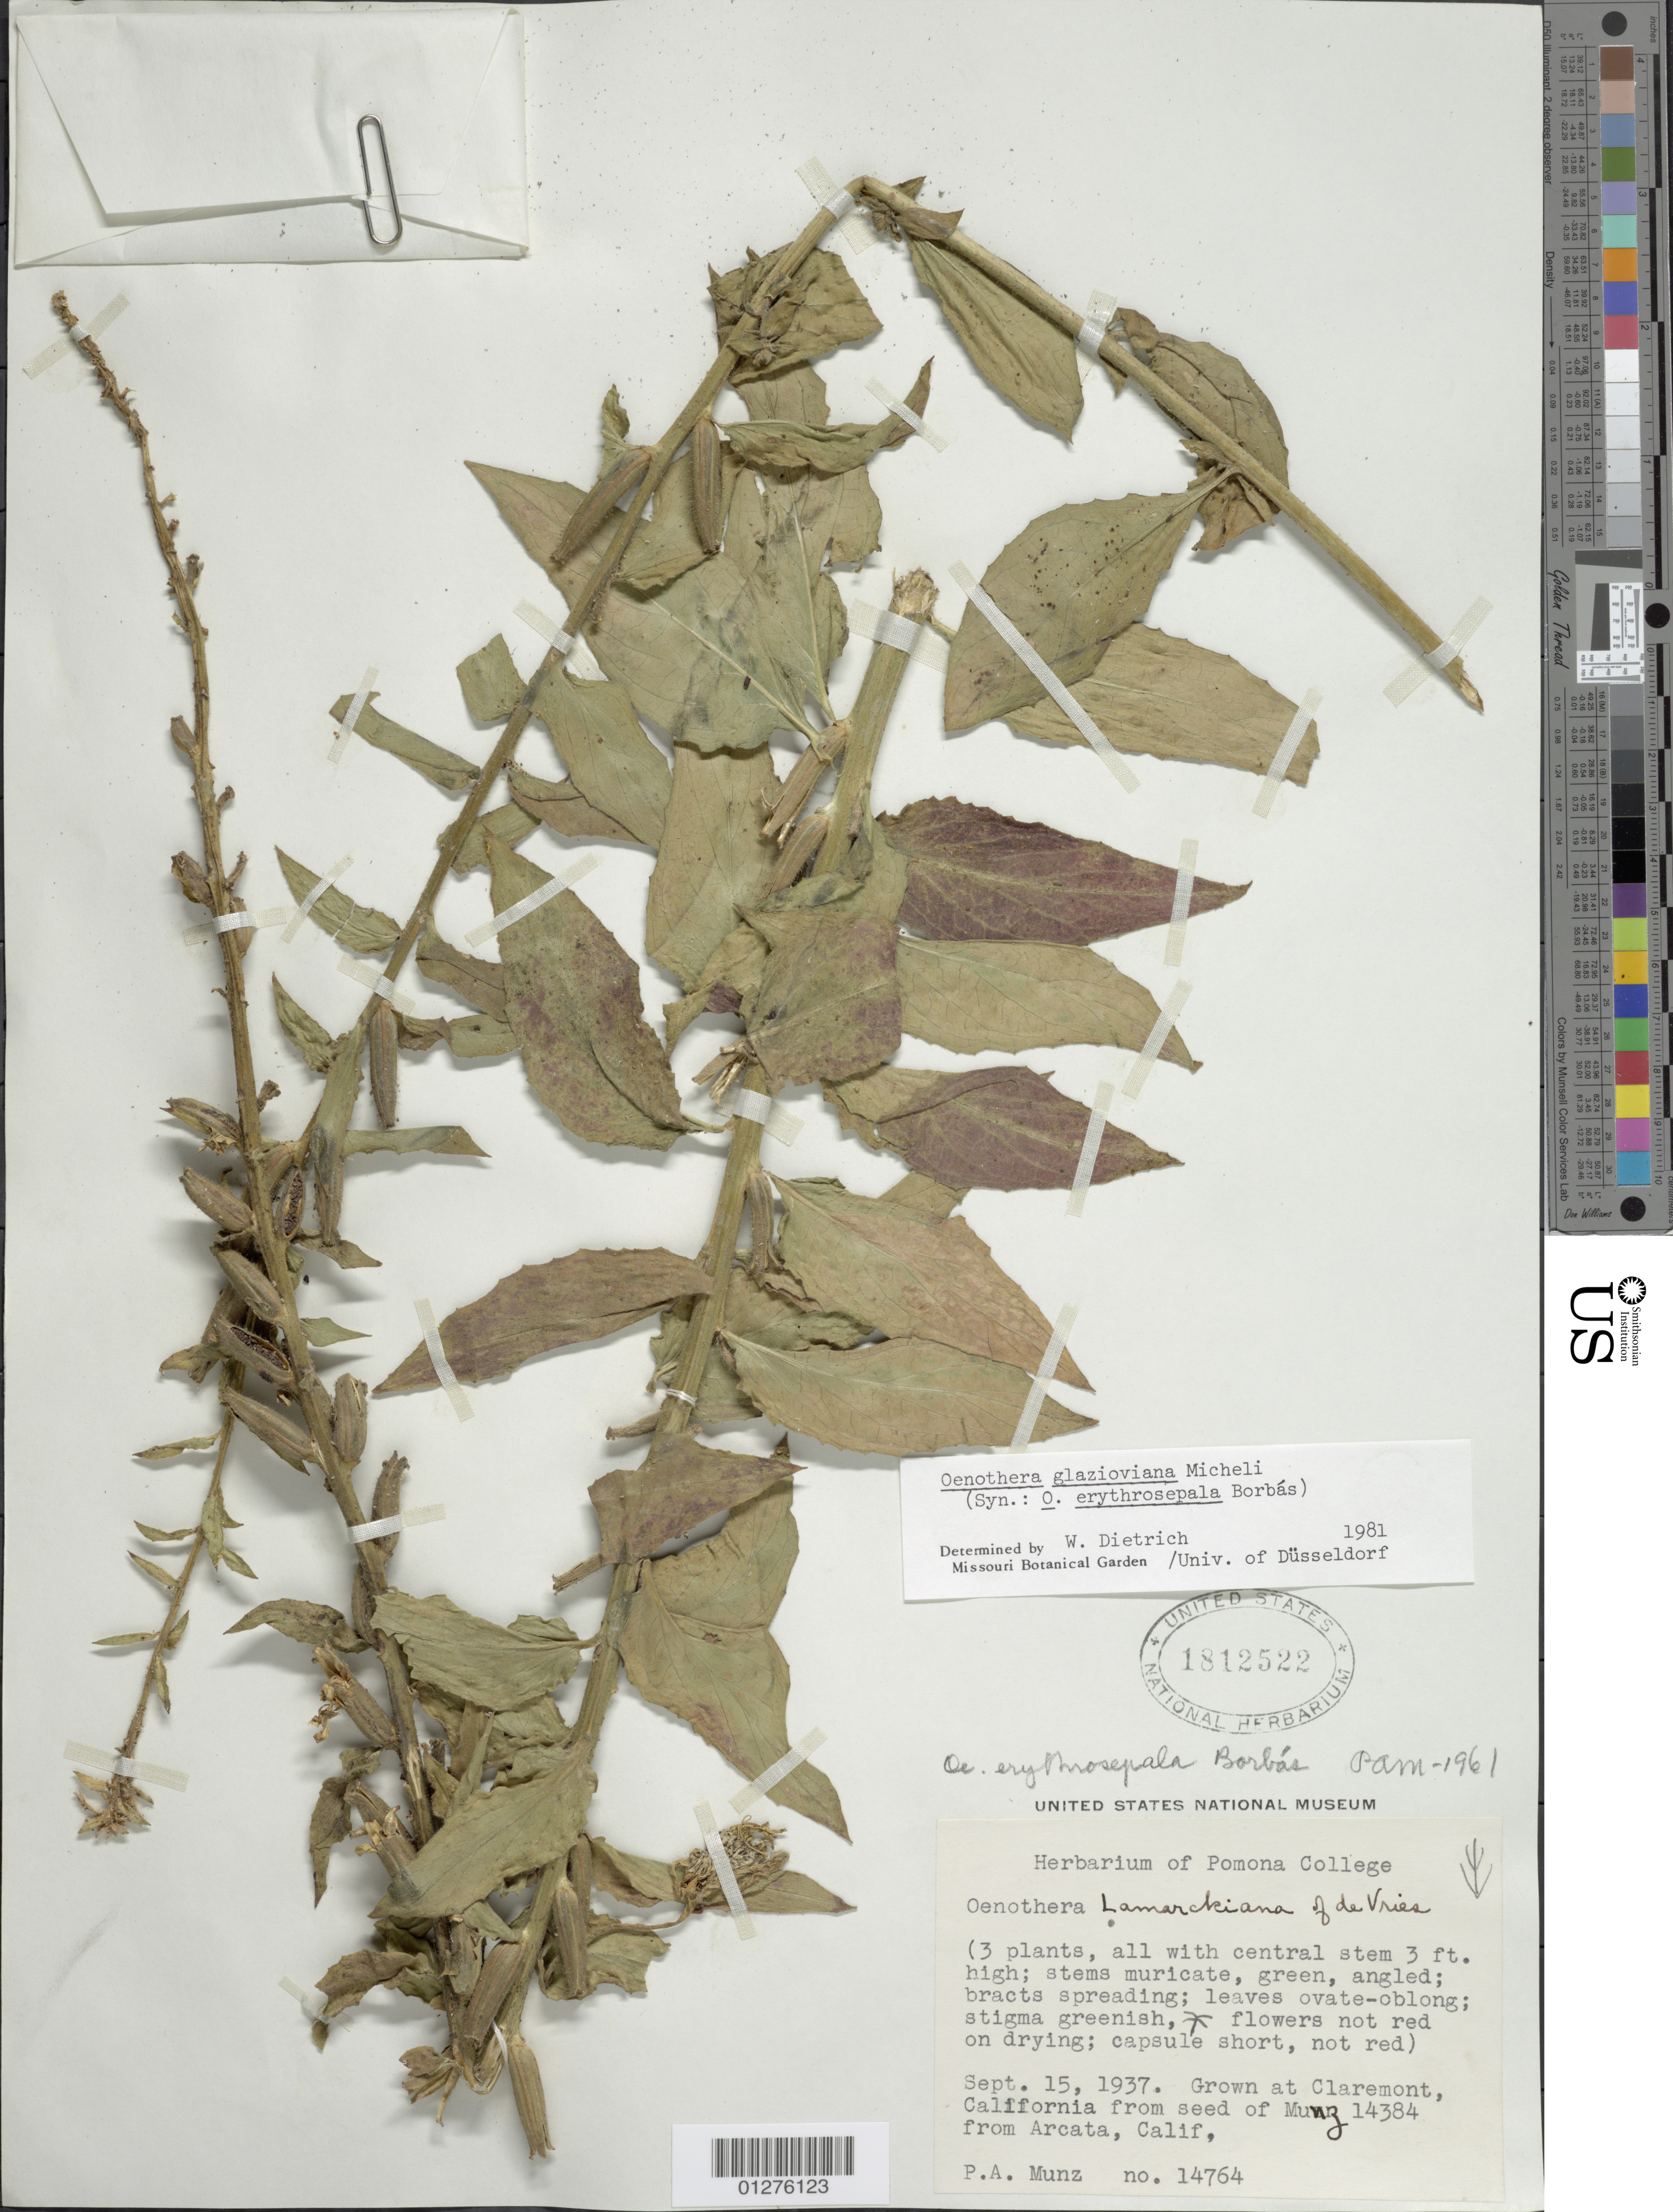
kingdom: Plantae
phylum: Tracheophyta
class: Magnoliopsida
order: Myrtales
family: Onagraceae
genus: Oenothera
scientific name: Oenothera glazioviana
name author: Micheli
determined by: Dietrich, W.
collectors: P. A. Munz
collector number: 14764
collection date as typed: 15 Sep 1937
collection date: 1937-09-15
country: United States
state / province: California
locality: Claremont, Pomona College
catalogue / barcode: US 1812522